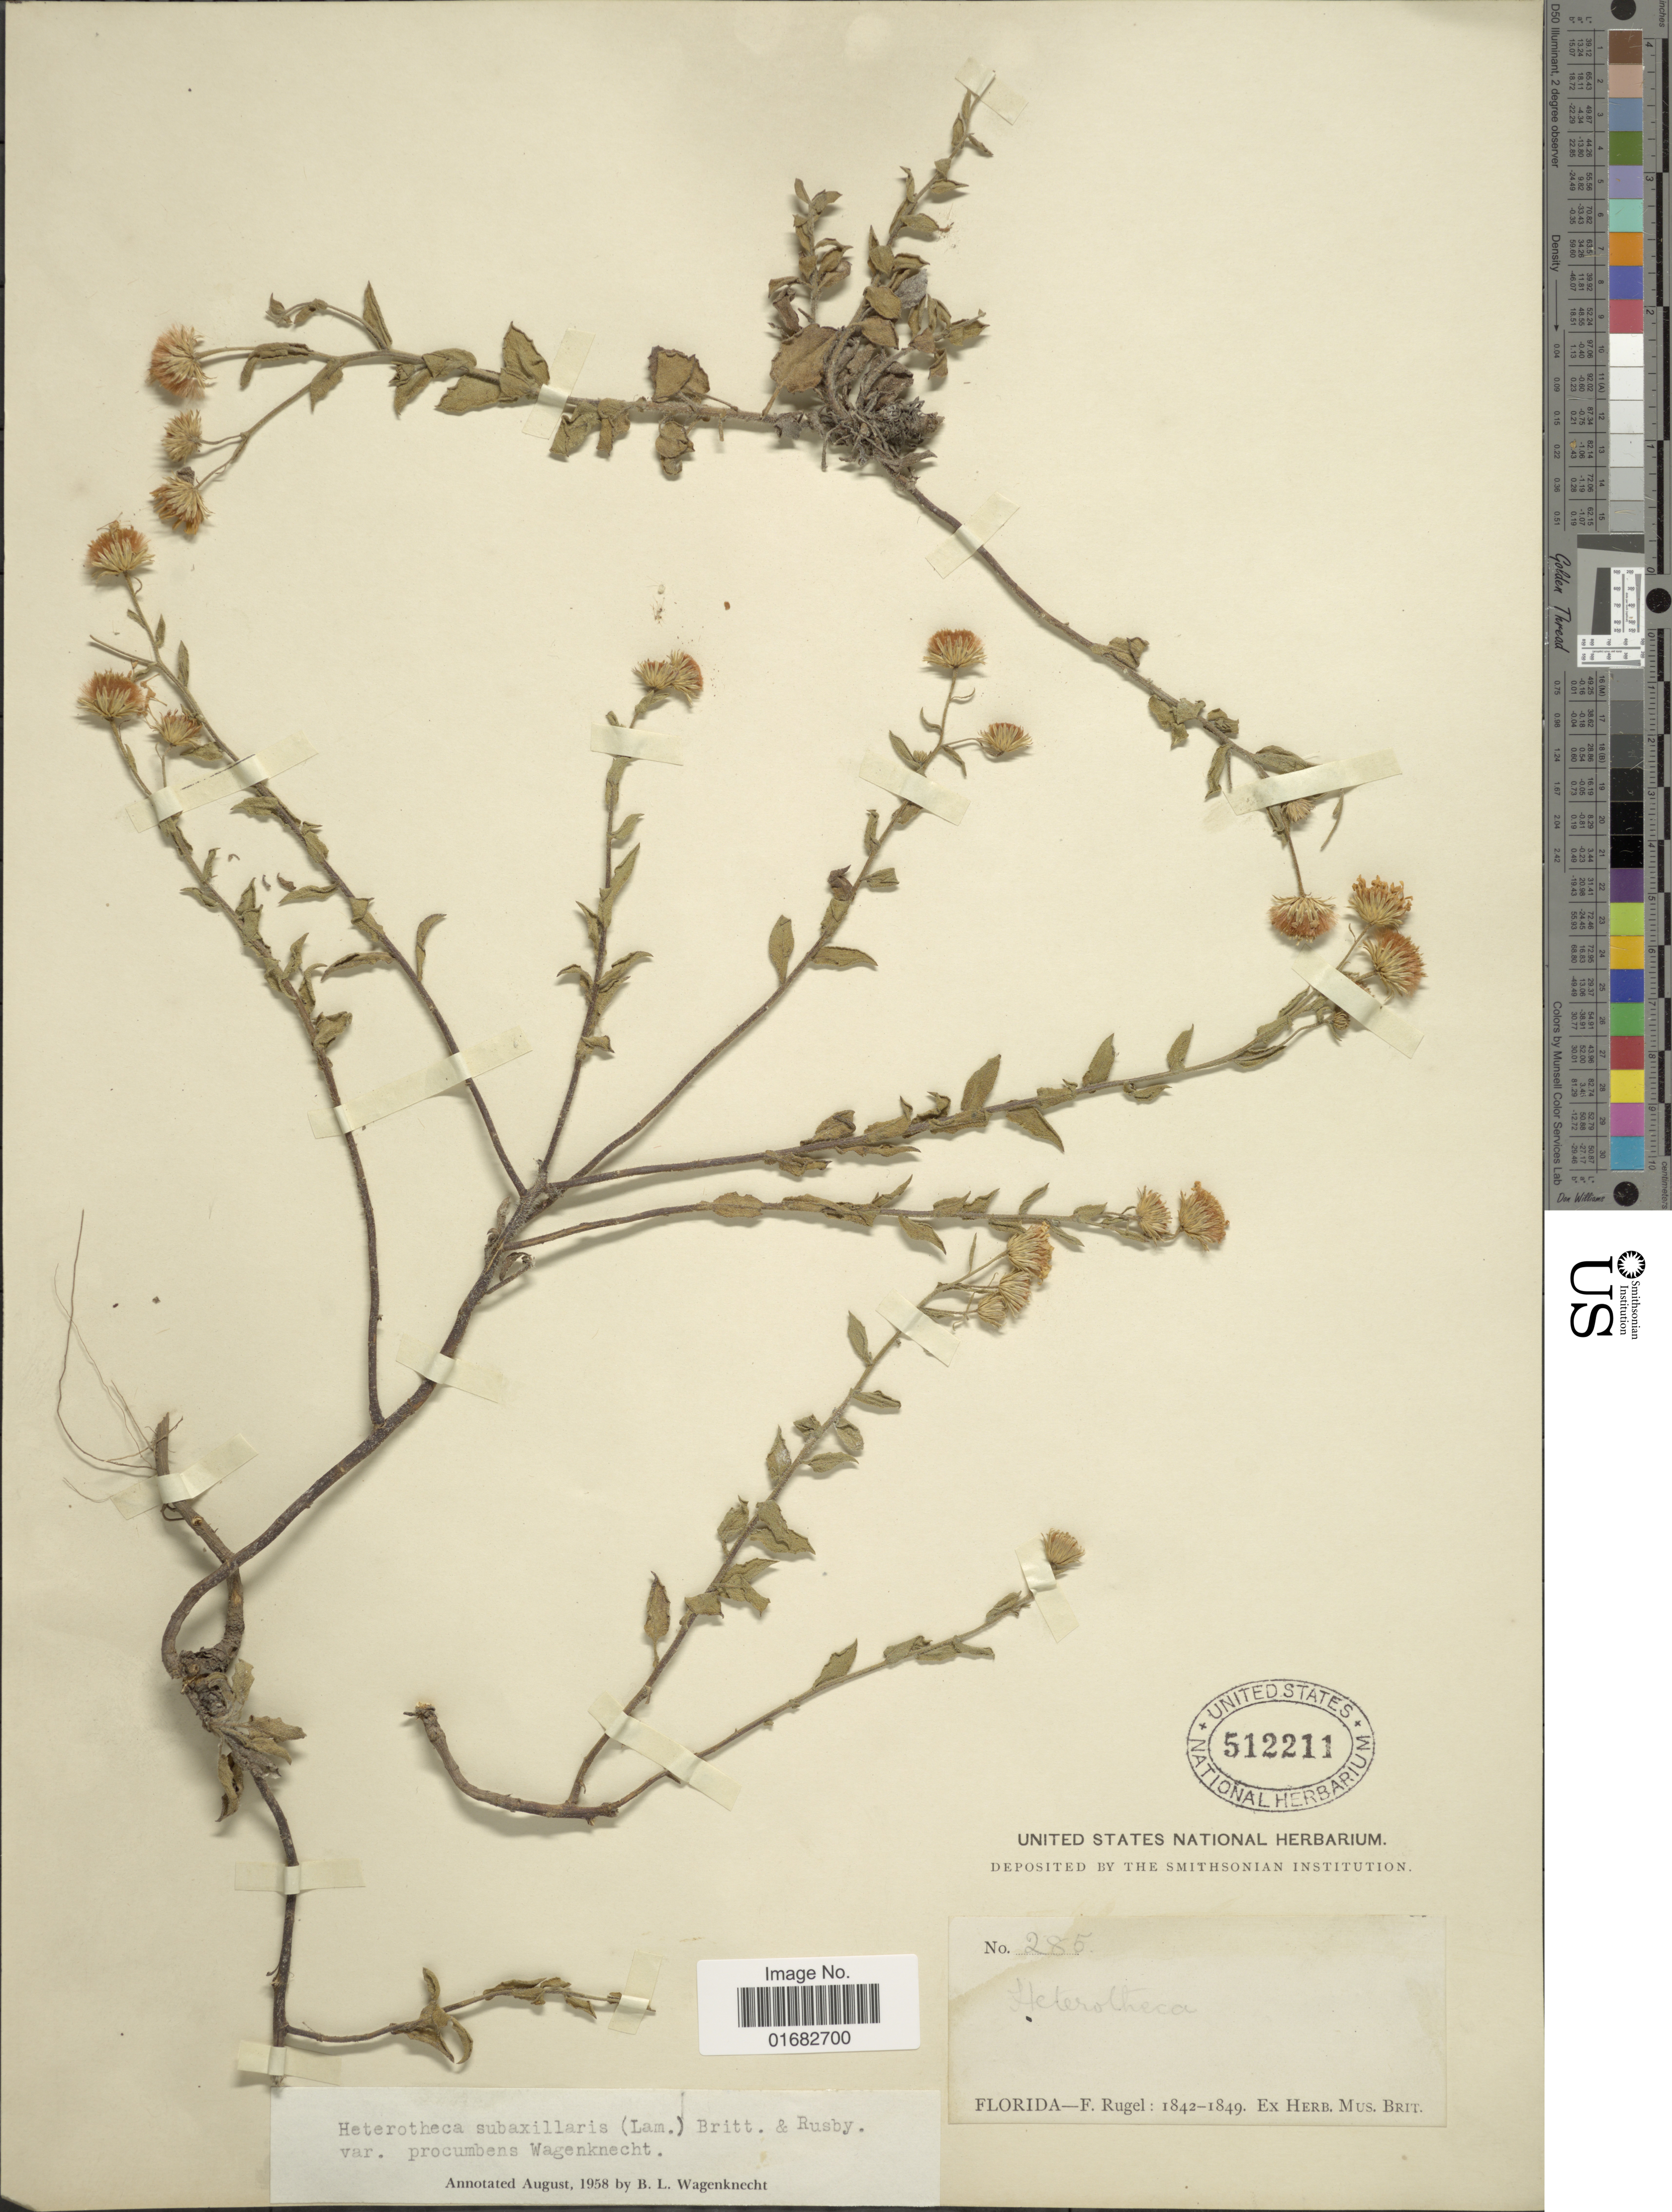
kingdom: Plantae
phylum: Tracheophyta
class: Magnoliopsida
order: Asterales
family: Asteraceae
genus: Heterotheca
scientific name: Heterotheca subaxillaris var. procumbens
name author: Wagenknecht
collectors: F. Rugel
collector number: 285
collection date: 1842/1849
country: United States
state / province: Florida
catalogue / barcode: US 512211